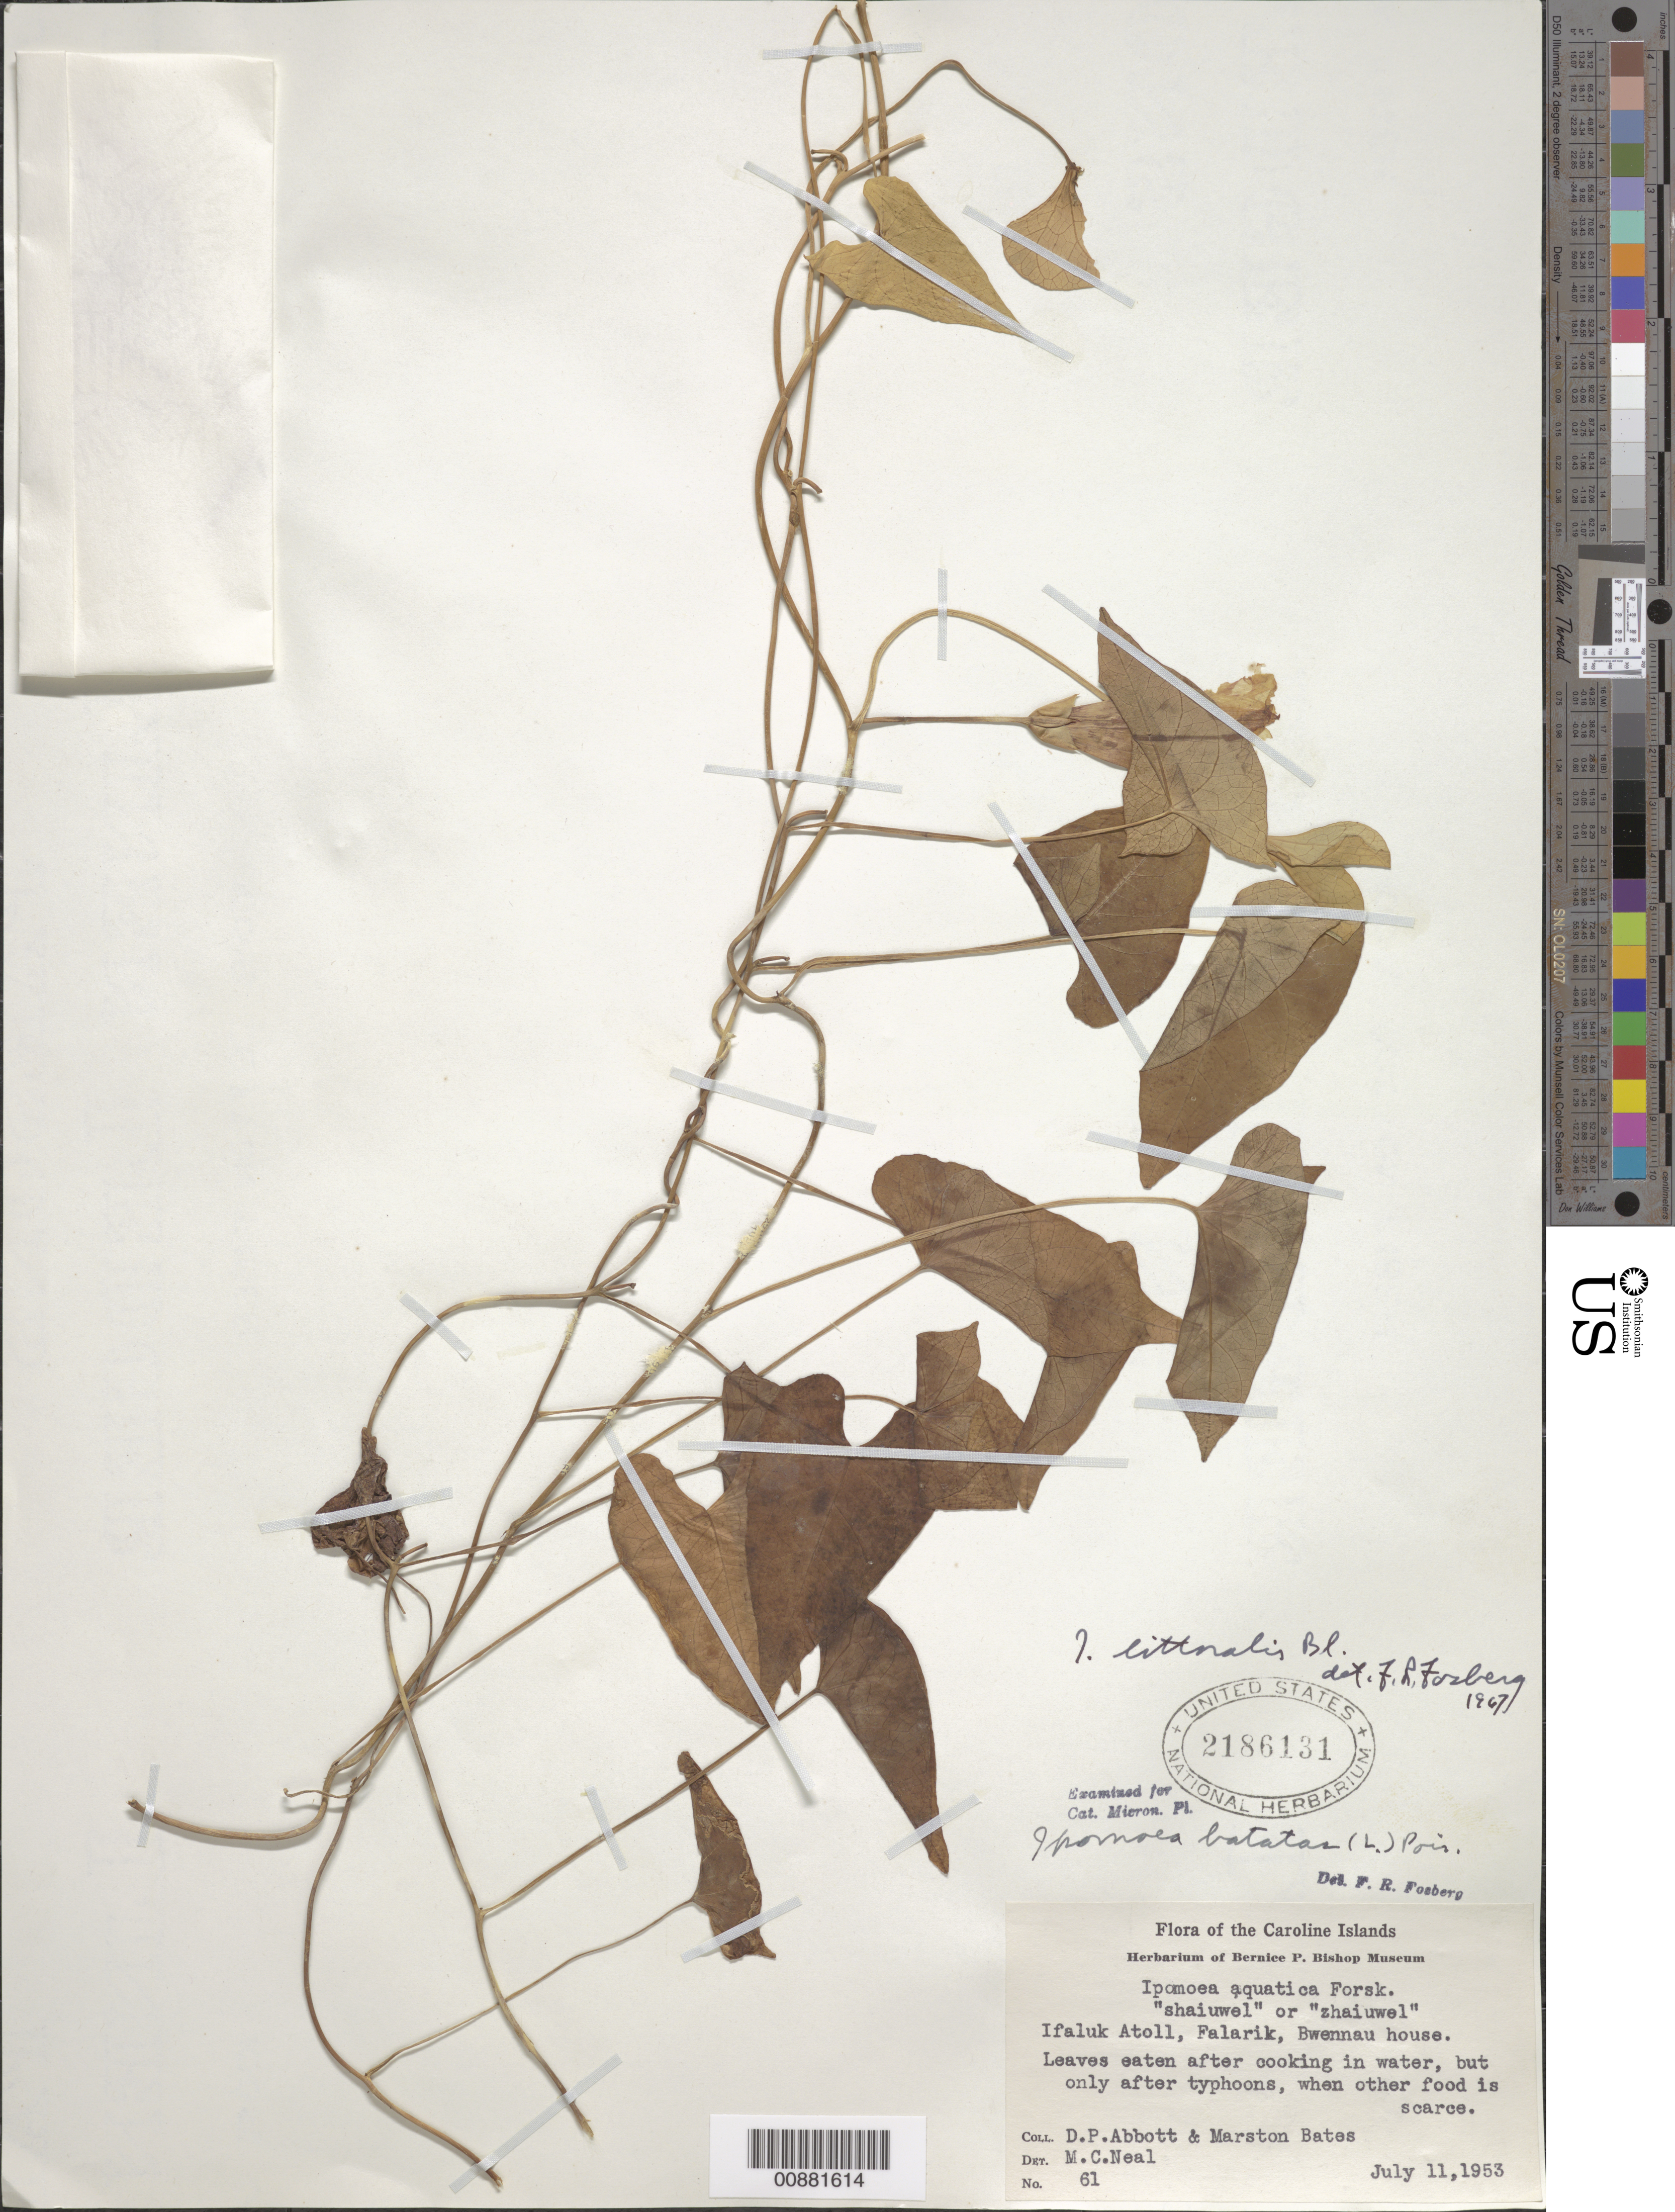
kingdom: Plantae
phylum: Tracheophyta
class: Magnoliopsida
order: Solanales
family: Convolvulaceae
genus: Ipomoea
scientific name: Ipomoea littoralis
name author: Blume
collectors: D. P. Abbott & M. Bates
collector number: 61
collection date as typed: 11 Jul 1953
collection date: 1953-07-11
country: Micronesia, Federated States of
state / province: Yap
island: Ifalik (Ifaluk) Atoll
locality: Falarik, Bwennau house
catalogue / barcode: US 2186131